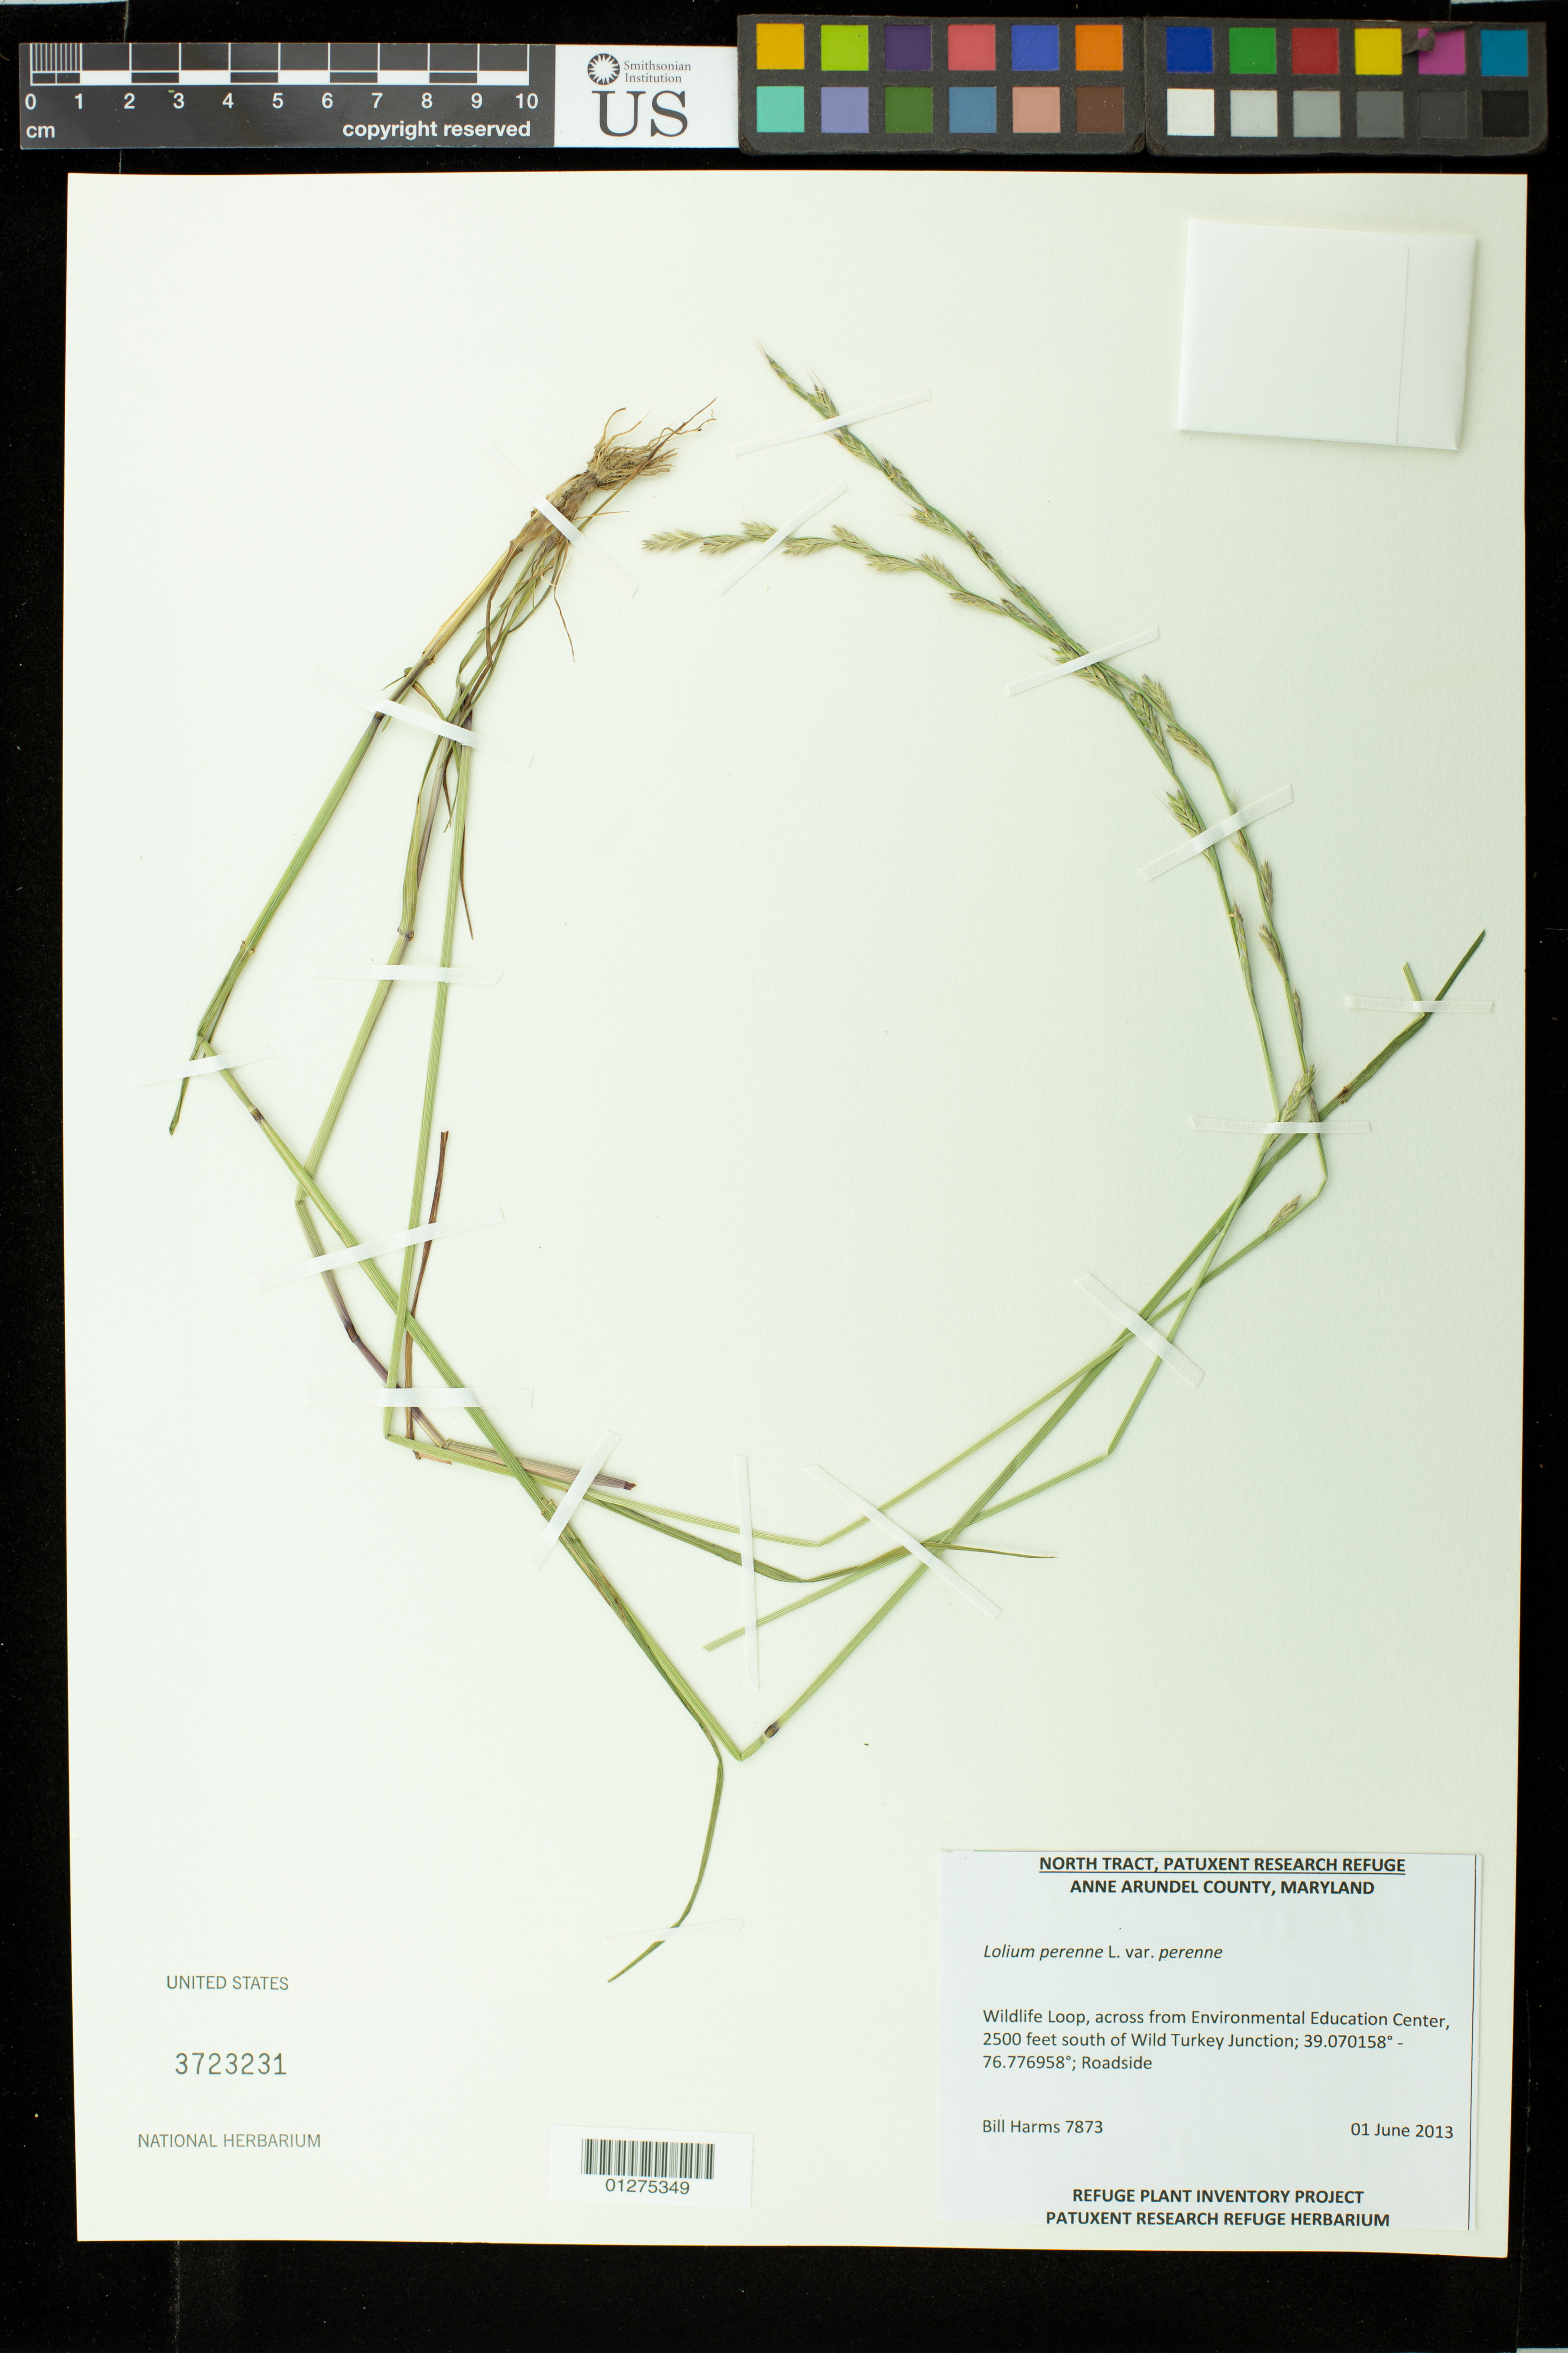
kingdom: Plantae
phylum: Tracheophyta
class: Liliopsida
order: Poales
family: Poaceae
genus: Lolium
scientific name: Lolium perenne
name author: L.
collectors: B. Harms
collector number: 7873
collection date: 2013-06-01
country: United States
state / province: Maryland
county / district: Anne Arundel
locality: Wildlife loop, across from Enviomental Education Center, 2500 feet south of Wild Turkey Junction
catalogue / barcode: US 3723231